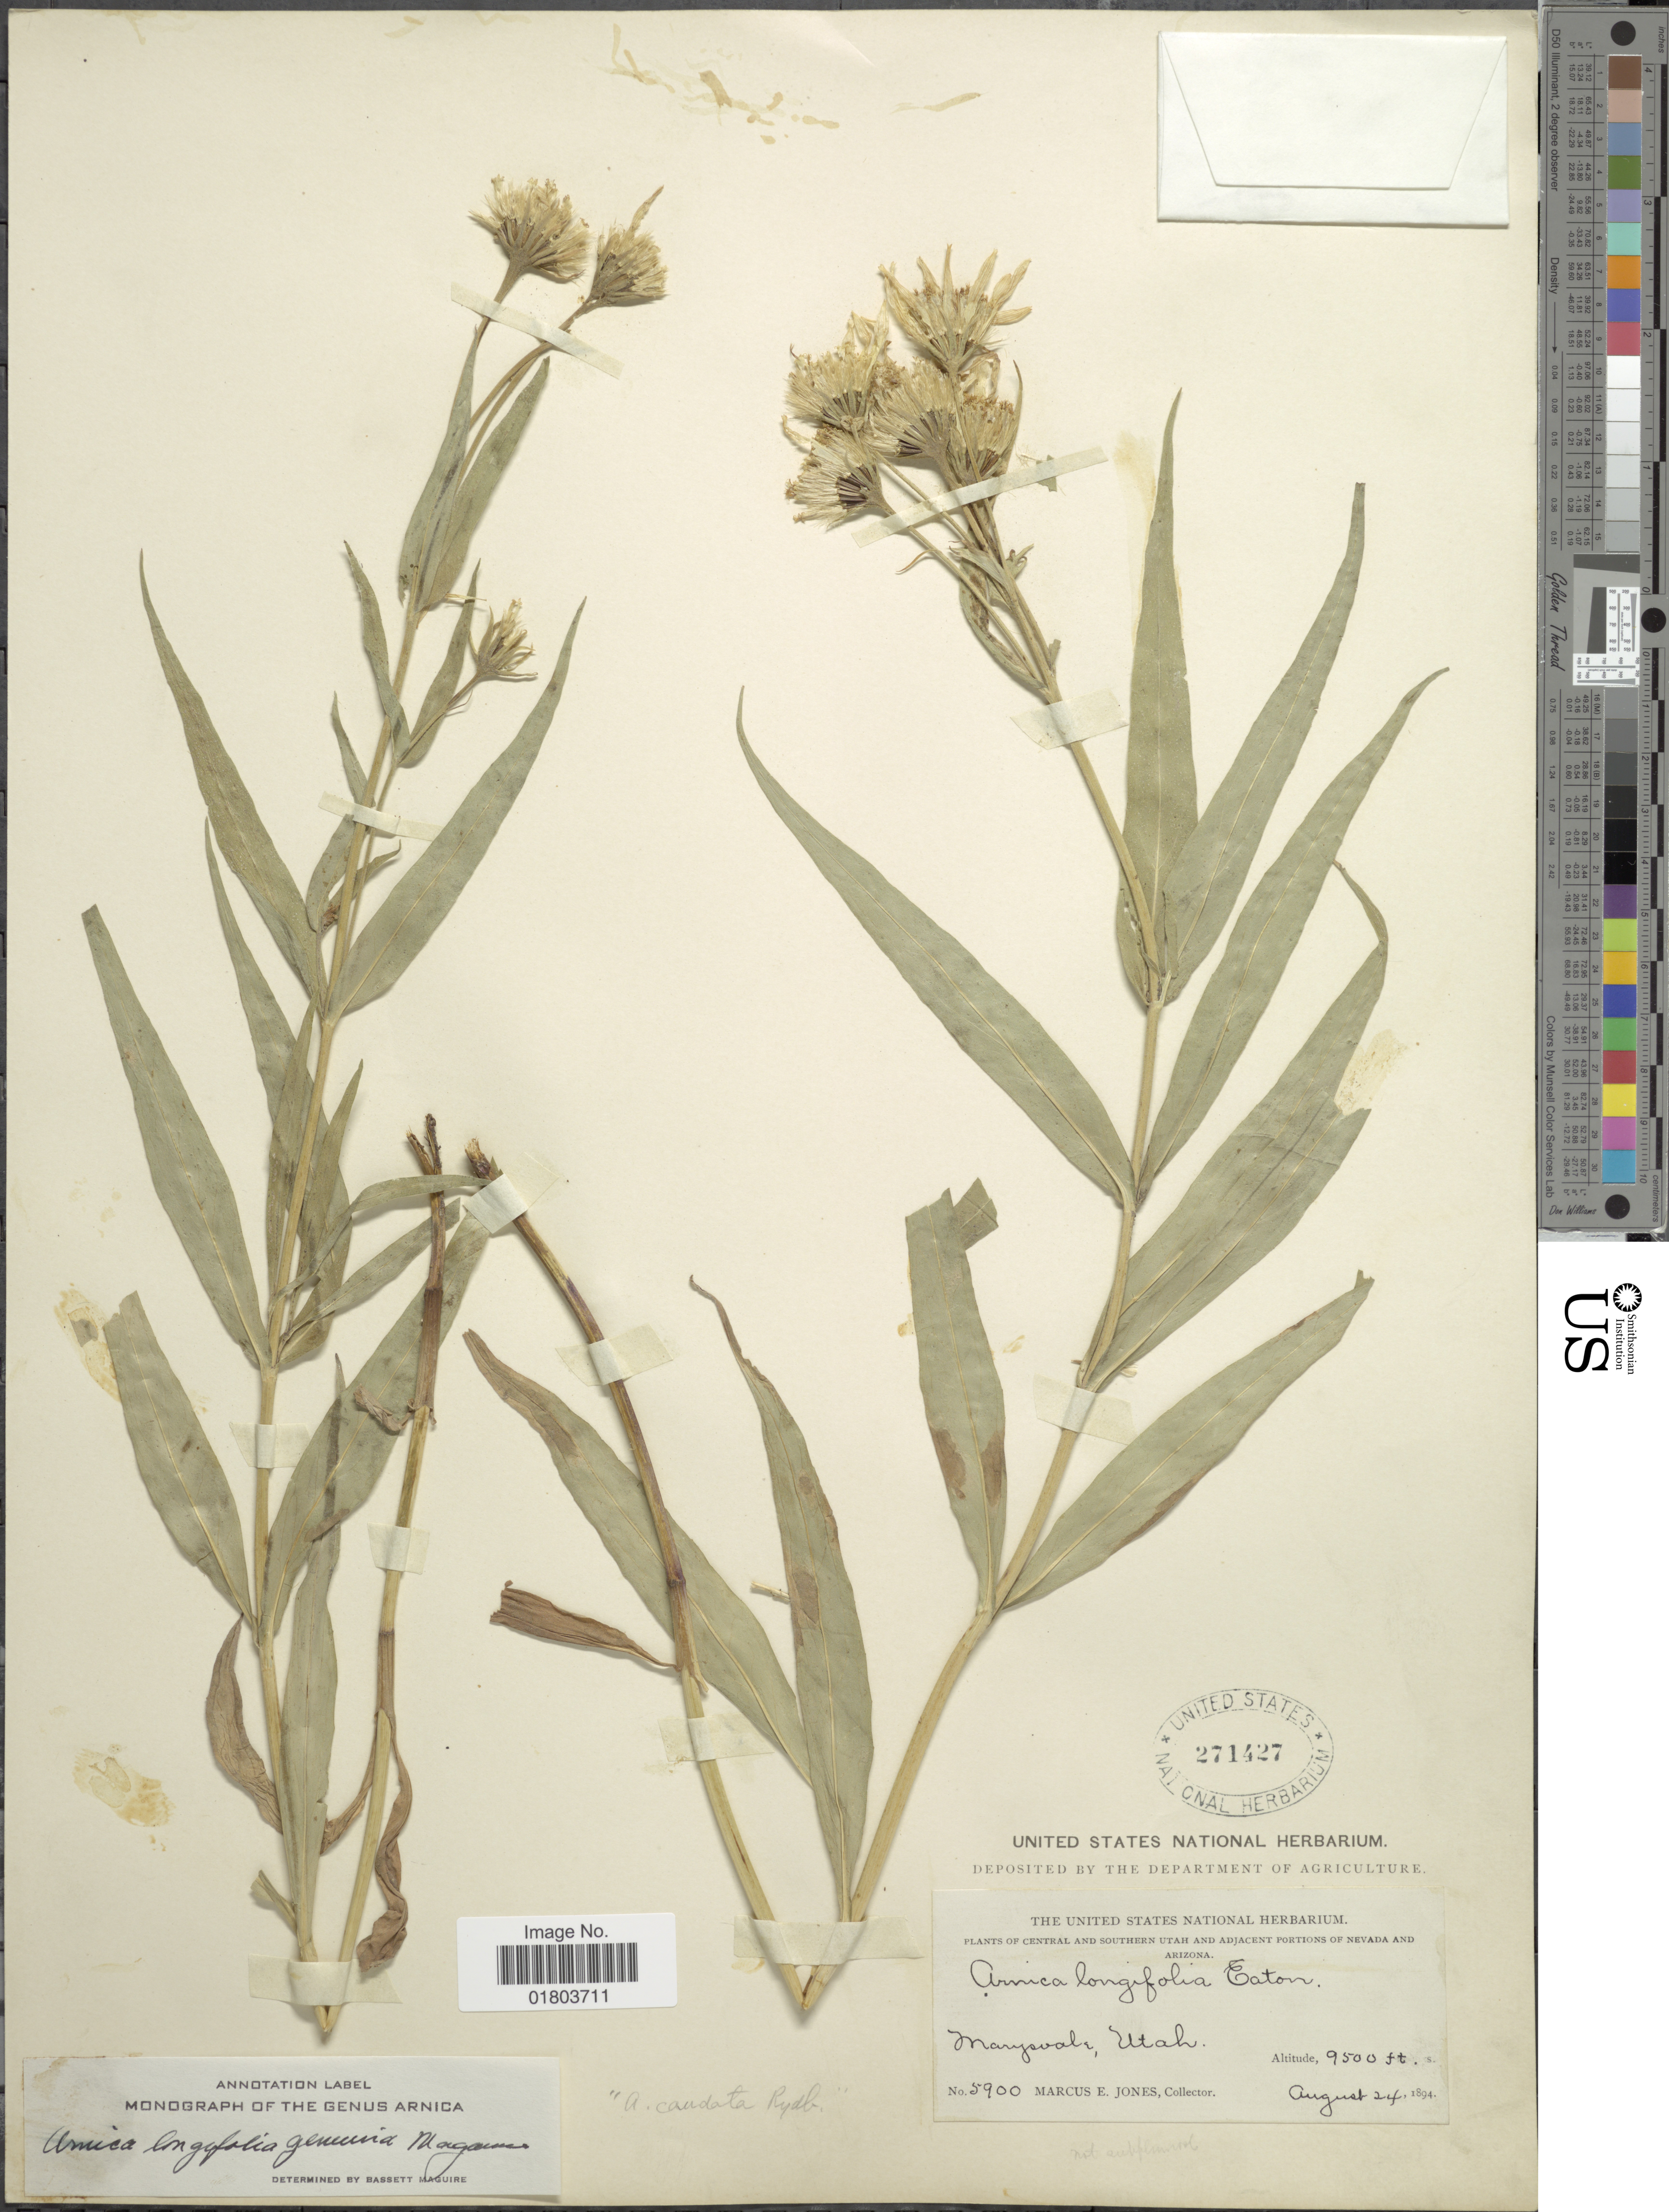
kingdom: Plantae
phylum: Tracheophyta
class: Magnoliopsida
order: Asterales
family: Asteraceae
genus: Arnica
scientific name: Arnica longifolia subsp. genuina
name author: Maguire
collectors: M. E. Jones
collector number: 5900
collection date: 1894-08-24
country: United States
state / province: Utah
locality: Central and Southern Utah and Adjacent Portions of Nevada and Arizona, Marysvale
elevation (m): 2896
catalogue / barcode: US 271427